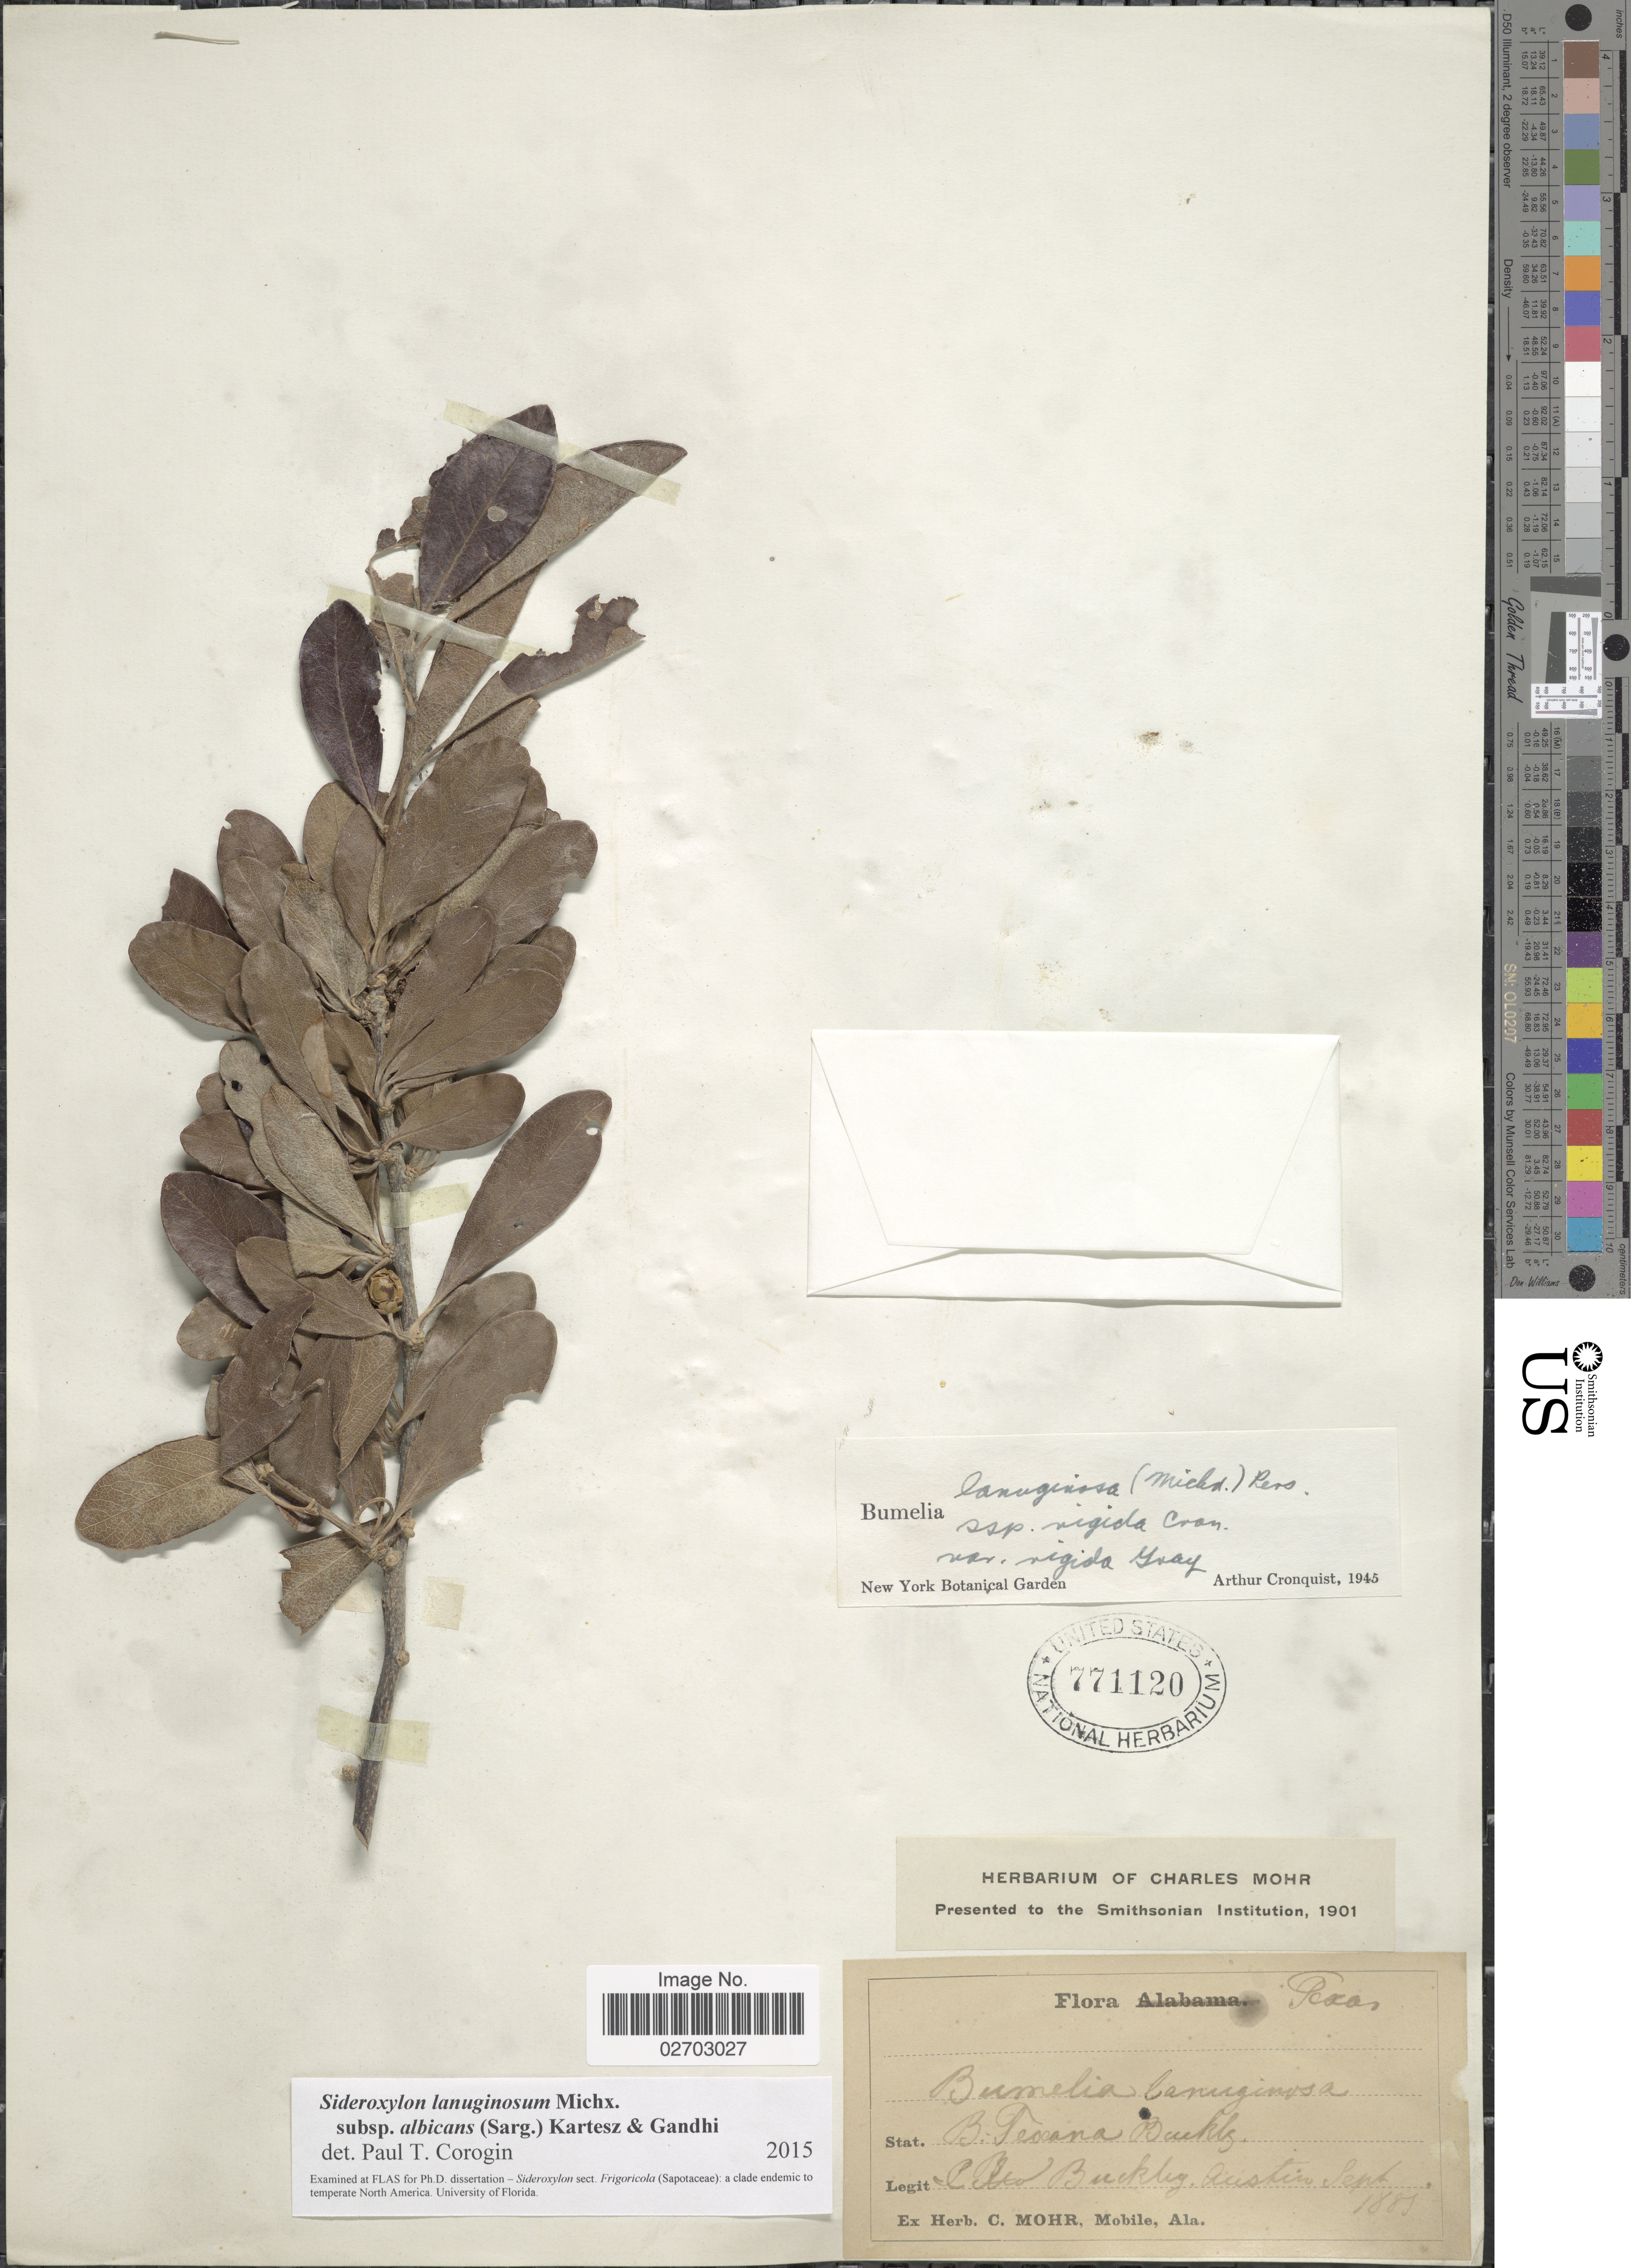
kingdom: Plantae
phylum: Tracheophyta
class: Magnoliopsida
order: Ericales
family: Sapotaceae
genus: Sideroxylon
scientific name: Sideroxylon lanuginosum subsp. albicans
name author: (Sarg.) Kartesz & Gandhi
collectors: -- Buckley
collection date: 1885-09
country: United States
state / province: Texas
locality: Austin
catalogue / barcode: US 771120